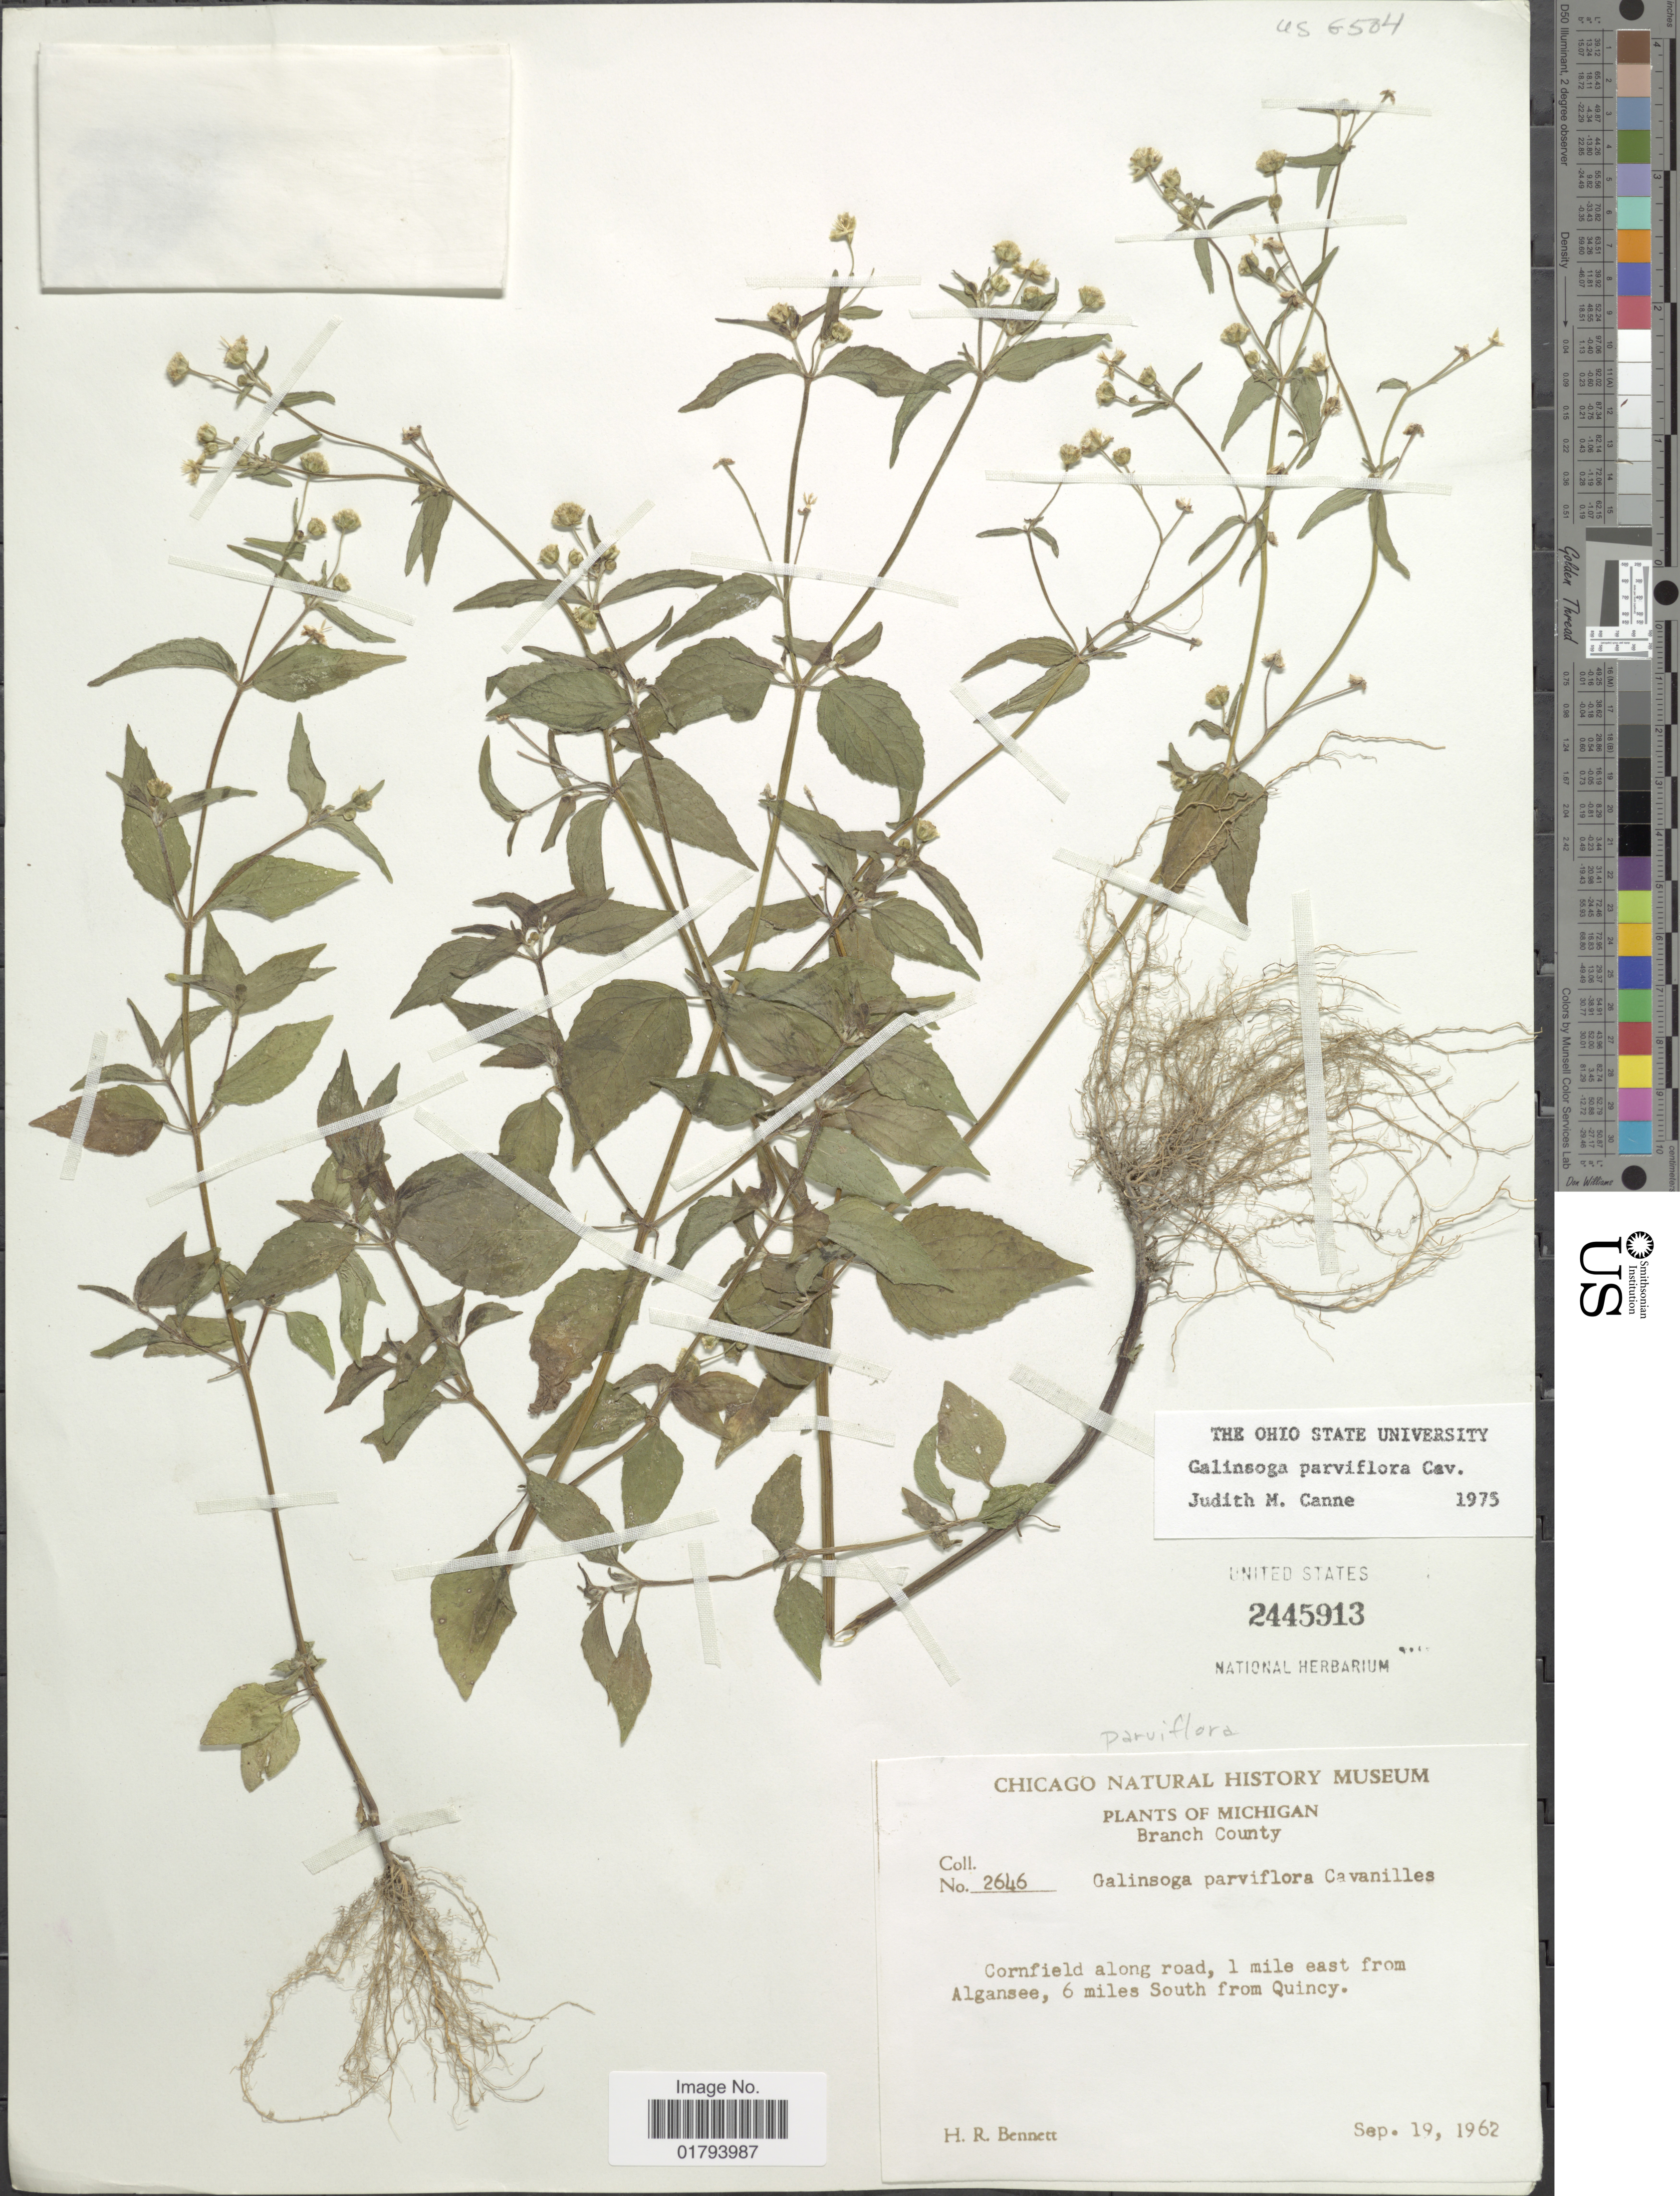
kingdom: Plantae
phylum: Tracheophyta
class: Magnoliopsida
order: Asterales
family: Asteraceae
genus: Galinsoga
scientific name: Galinsoga parviflora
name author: Cav.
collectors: H. R. Bennett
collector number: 2646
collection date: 1962-09-19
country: United States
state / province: Michigan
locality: Branch County, Cornfield along road, 1 mile east from Algansee, 6 miles South from Quincy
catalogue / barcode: US 2445913